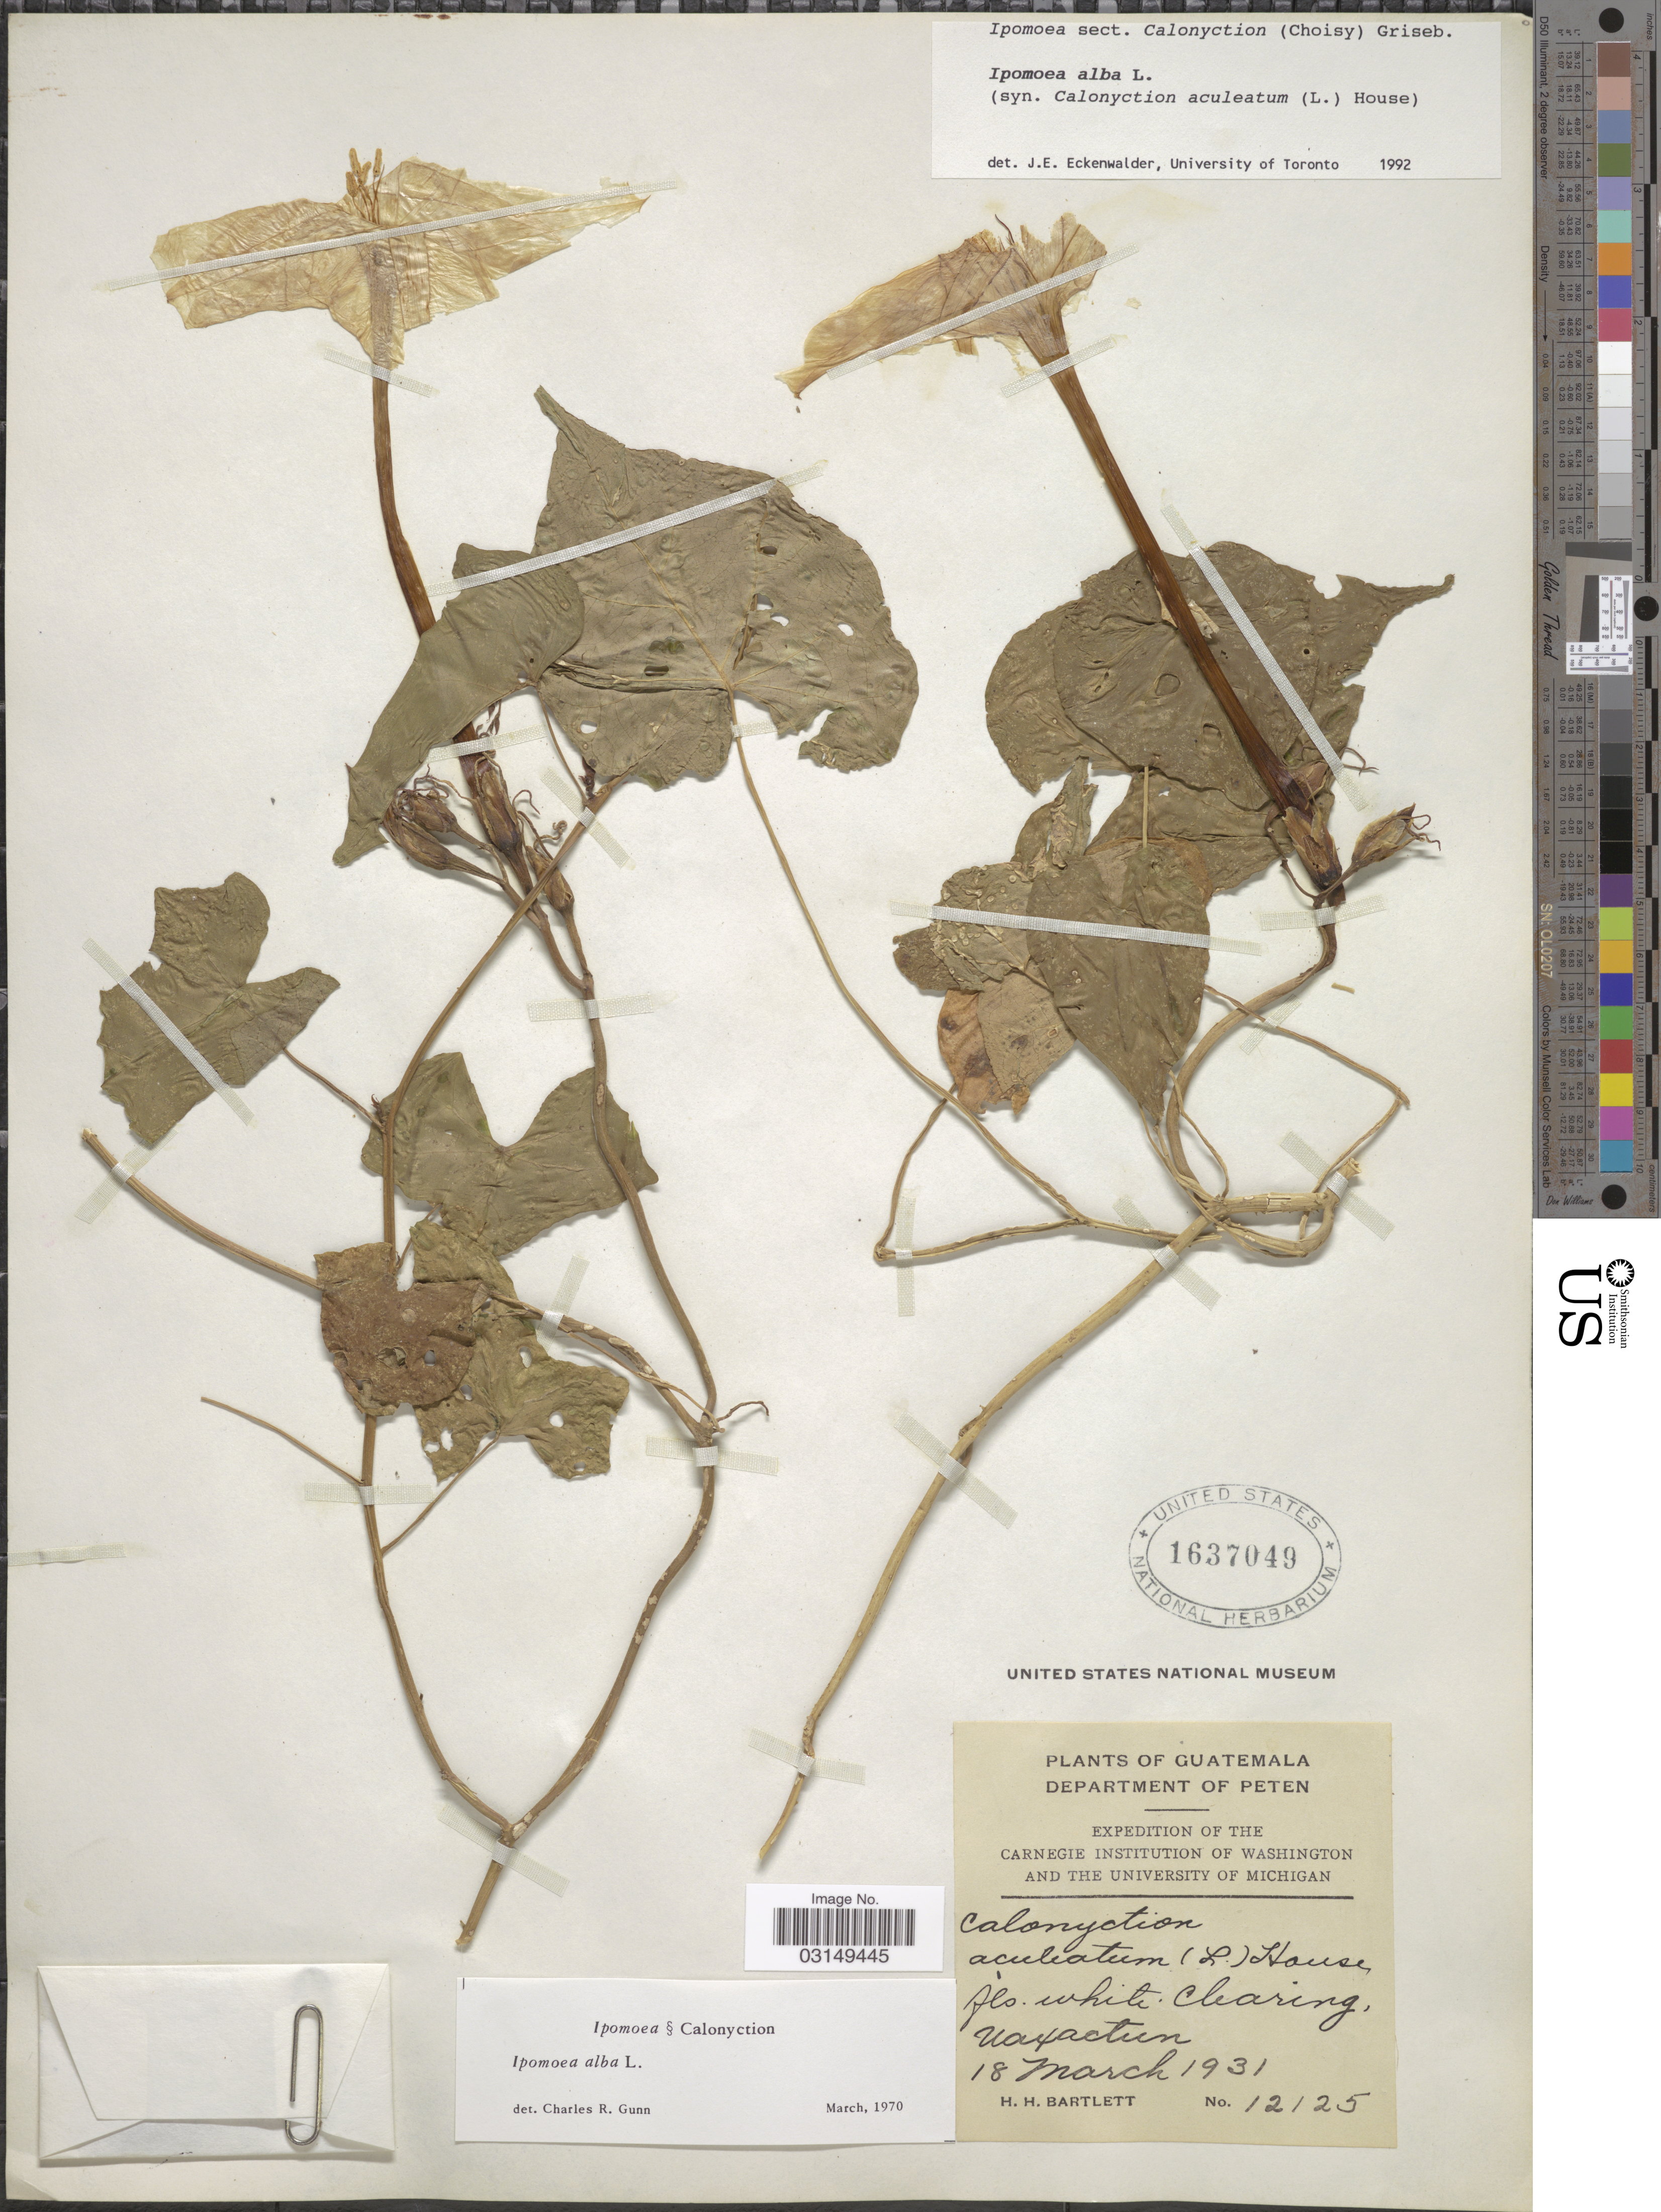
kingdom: Plantae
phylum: Tracheophyta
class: Magnoliopsida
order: Solanales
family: Convolvulaceae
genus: Ipomoea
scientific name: Ipomoea alba L.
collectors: H. H. Bartlett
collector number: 12125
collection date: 1931-03-18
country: Guatemala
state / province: El Petén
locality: Department of Peten.Clearing Uaxactun.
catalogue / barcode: US 1637049